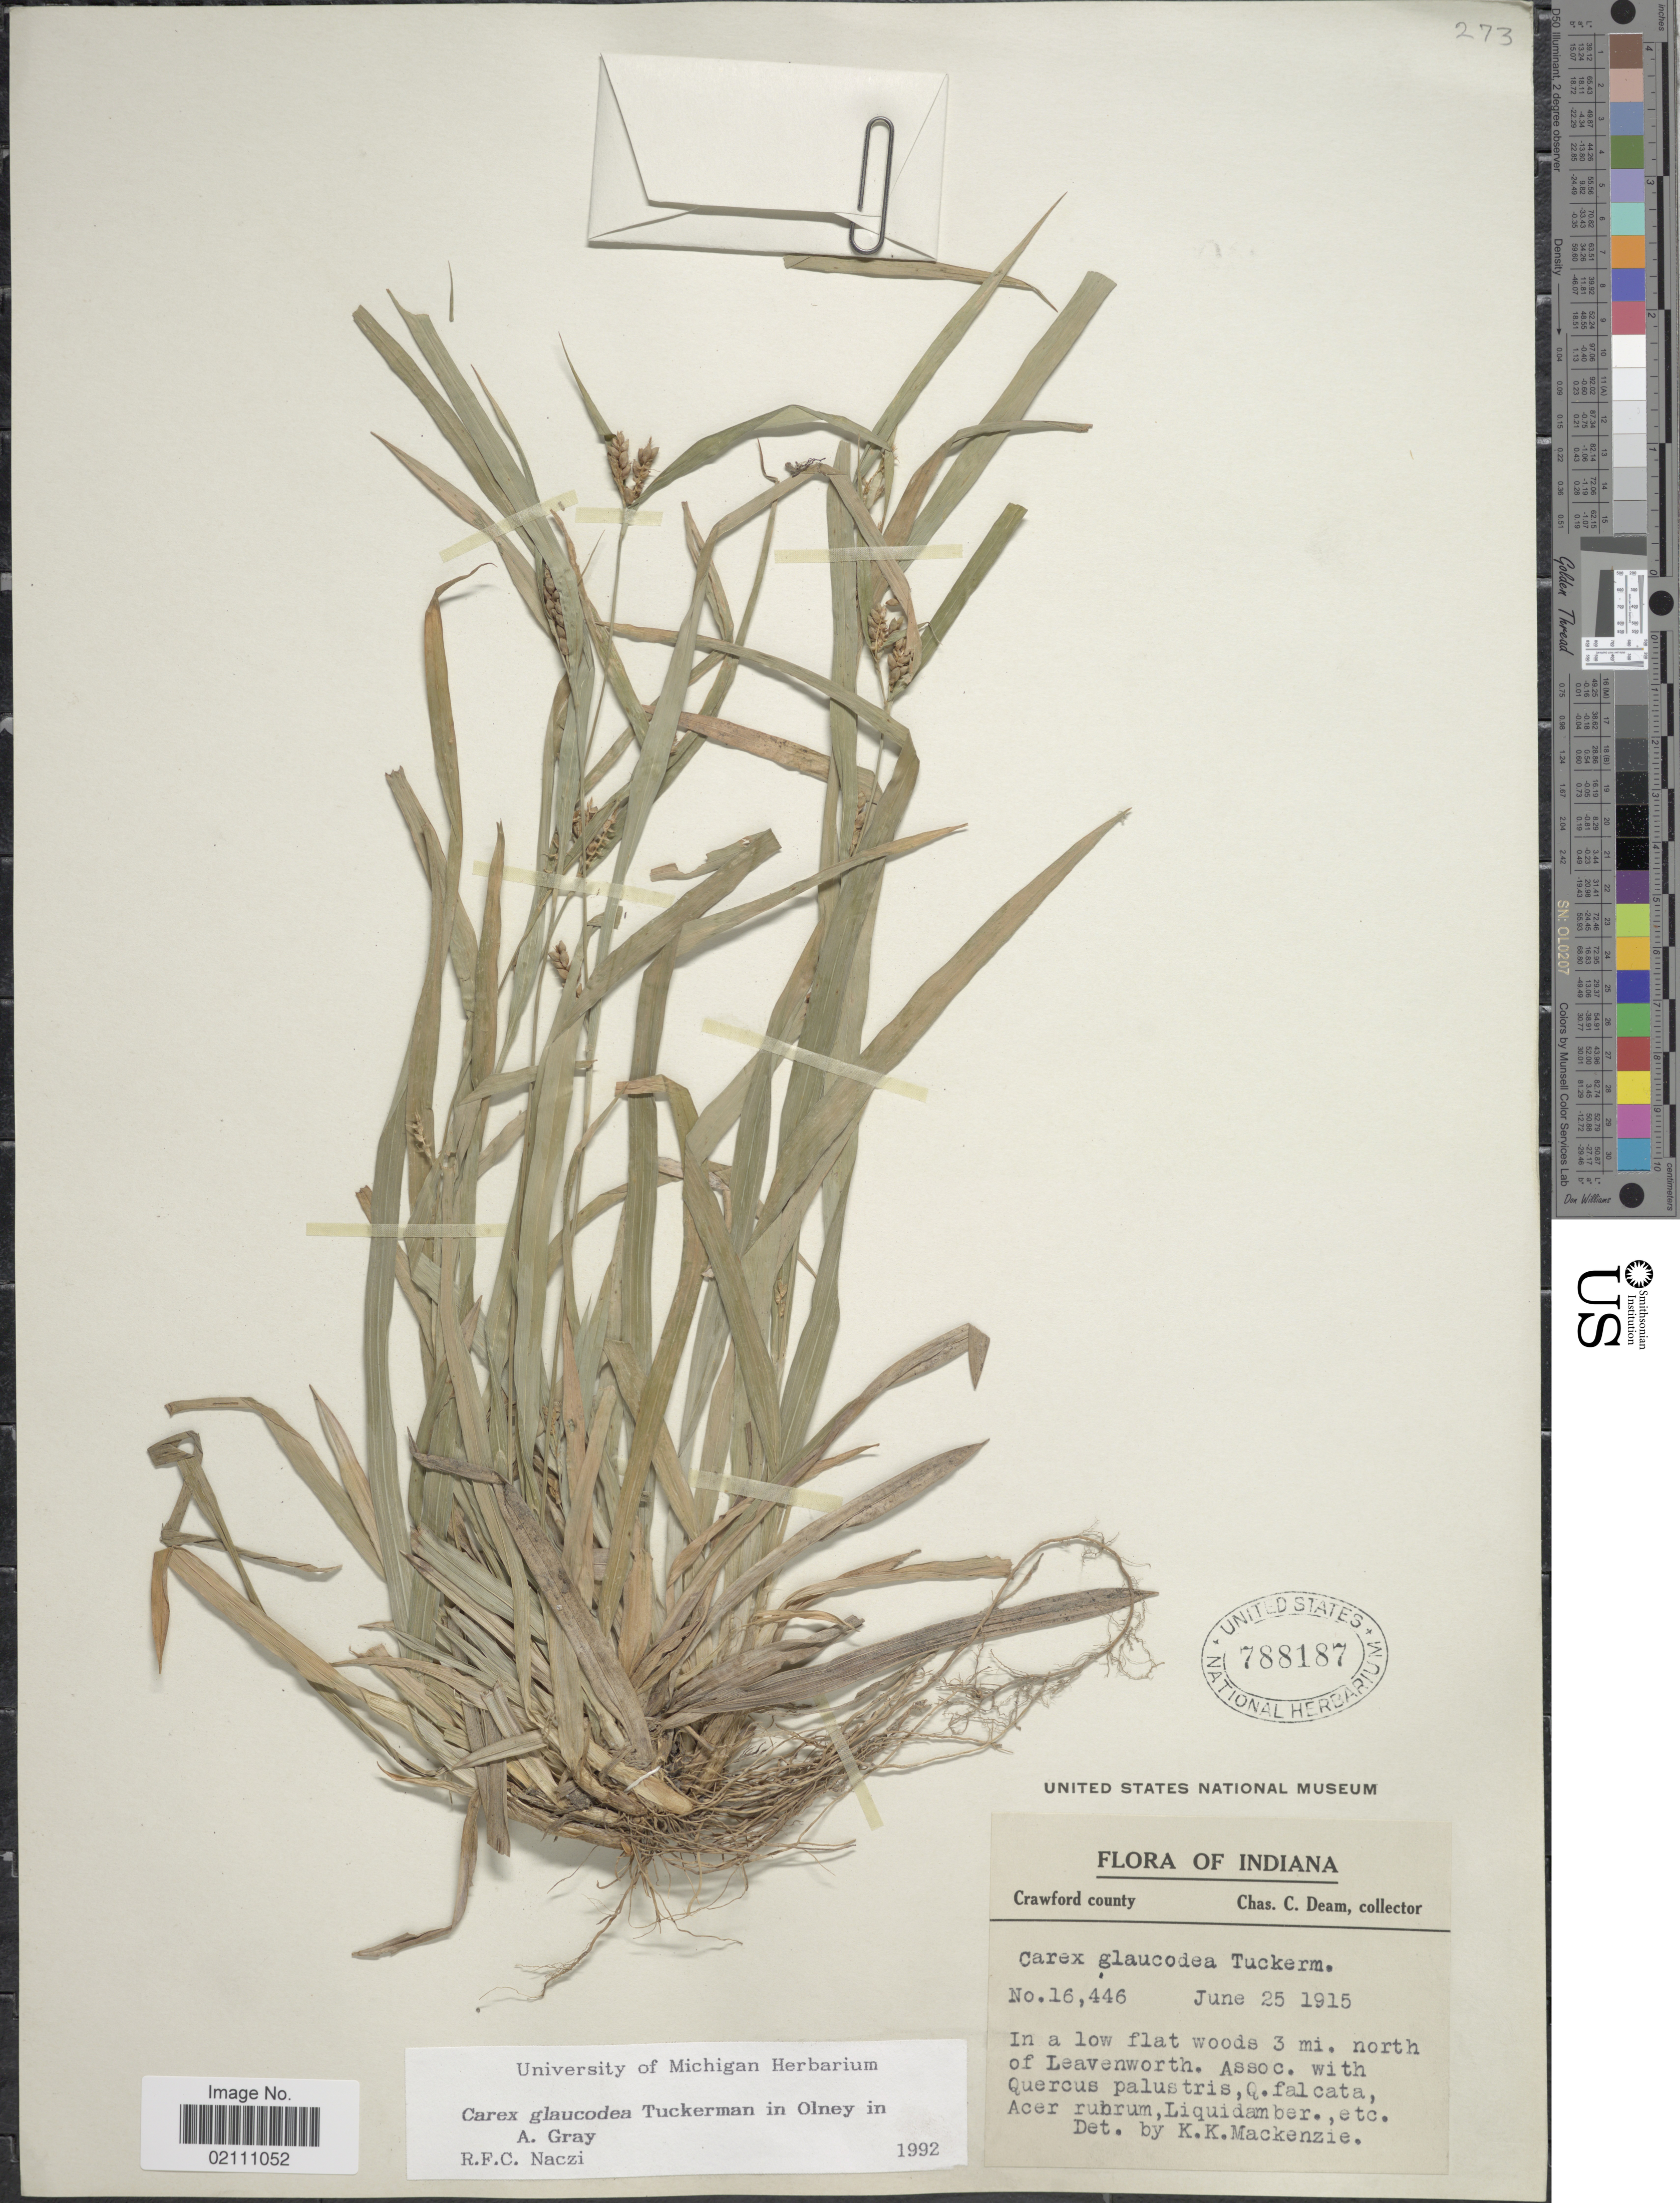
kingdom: Plantae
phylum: Tracheophyta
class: Liliopsida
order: Poales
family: Cyperaceae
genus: Carex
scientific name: Carex glaucodea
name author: Tuck. ex Olney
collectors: C. C. Deam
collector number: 16446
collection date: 1915-06-25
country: United States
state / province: Indiana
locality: In a low flat woods 3 mi. north of Leavenworth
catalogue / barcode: US 788187